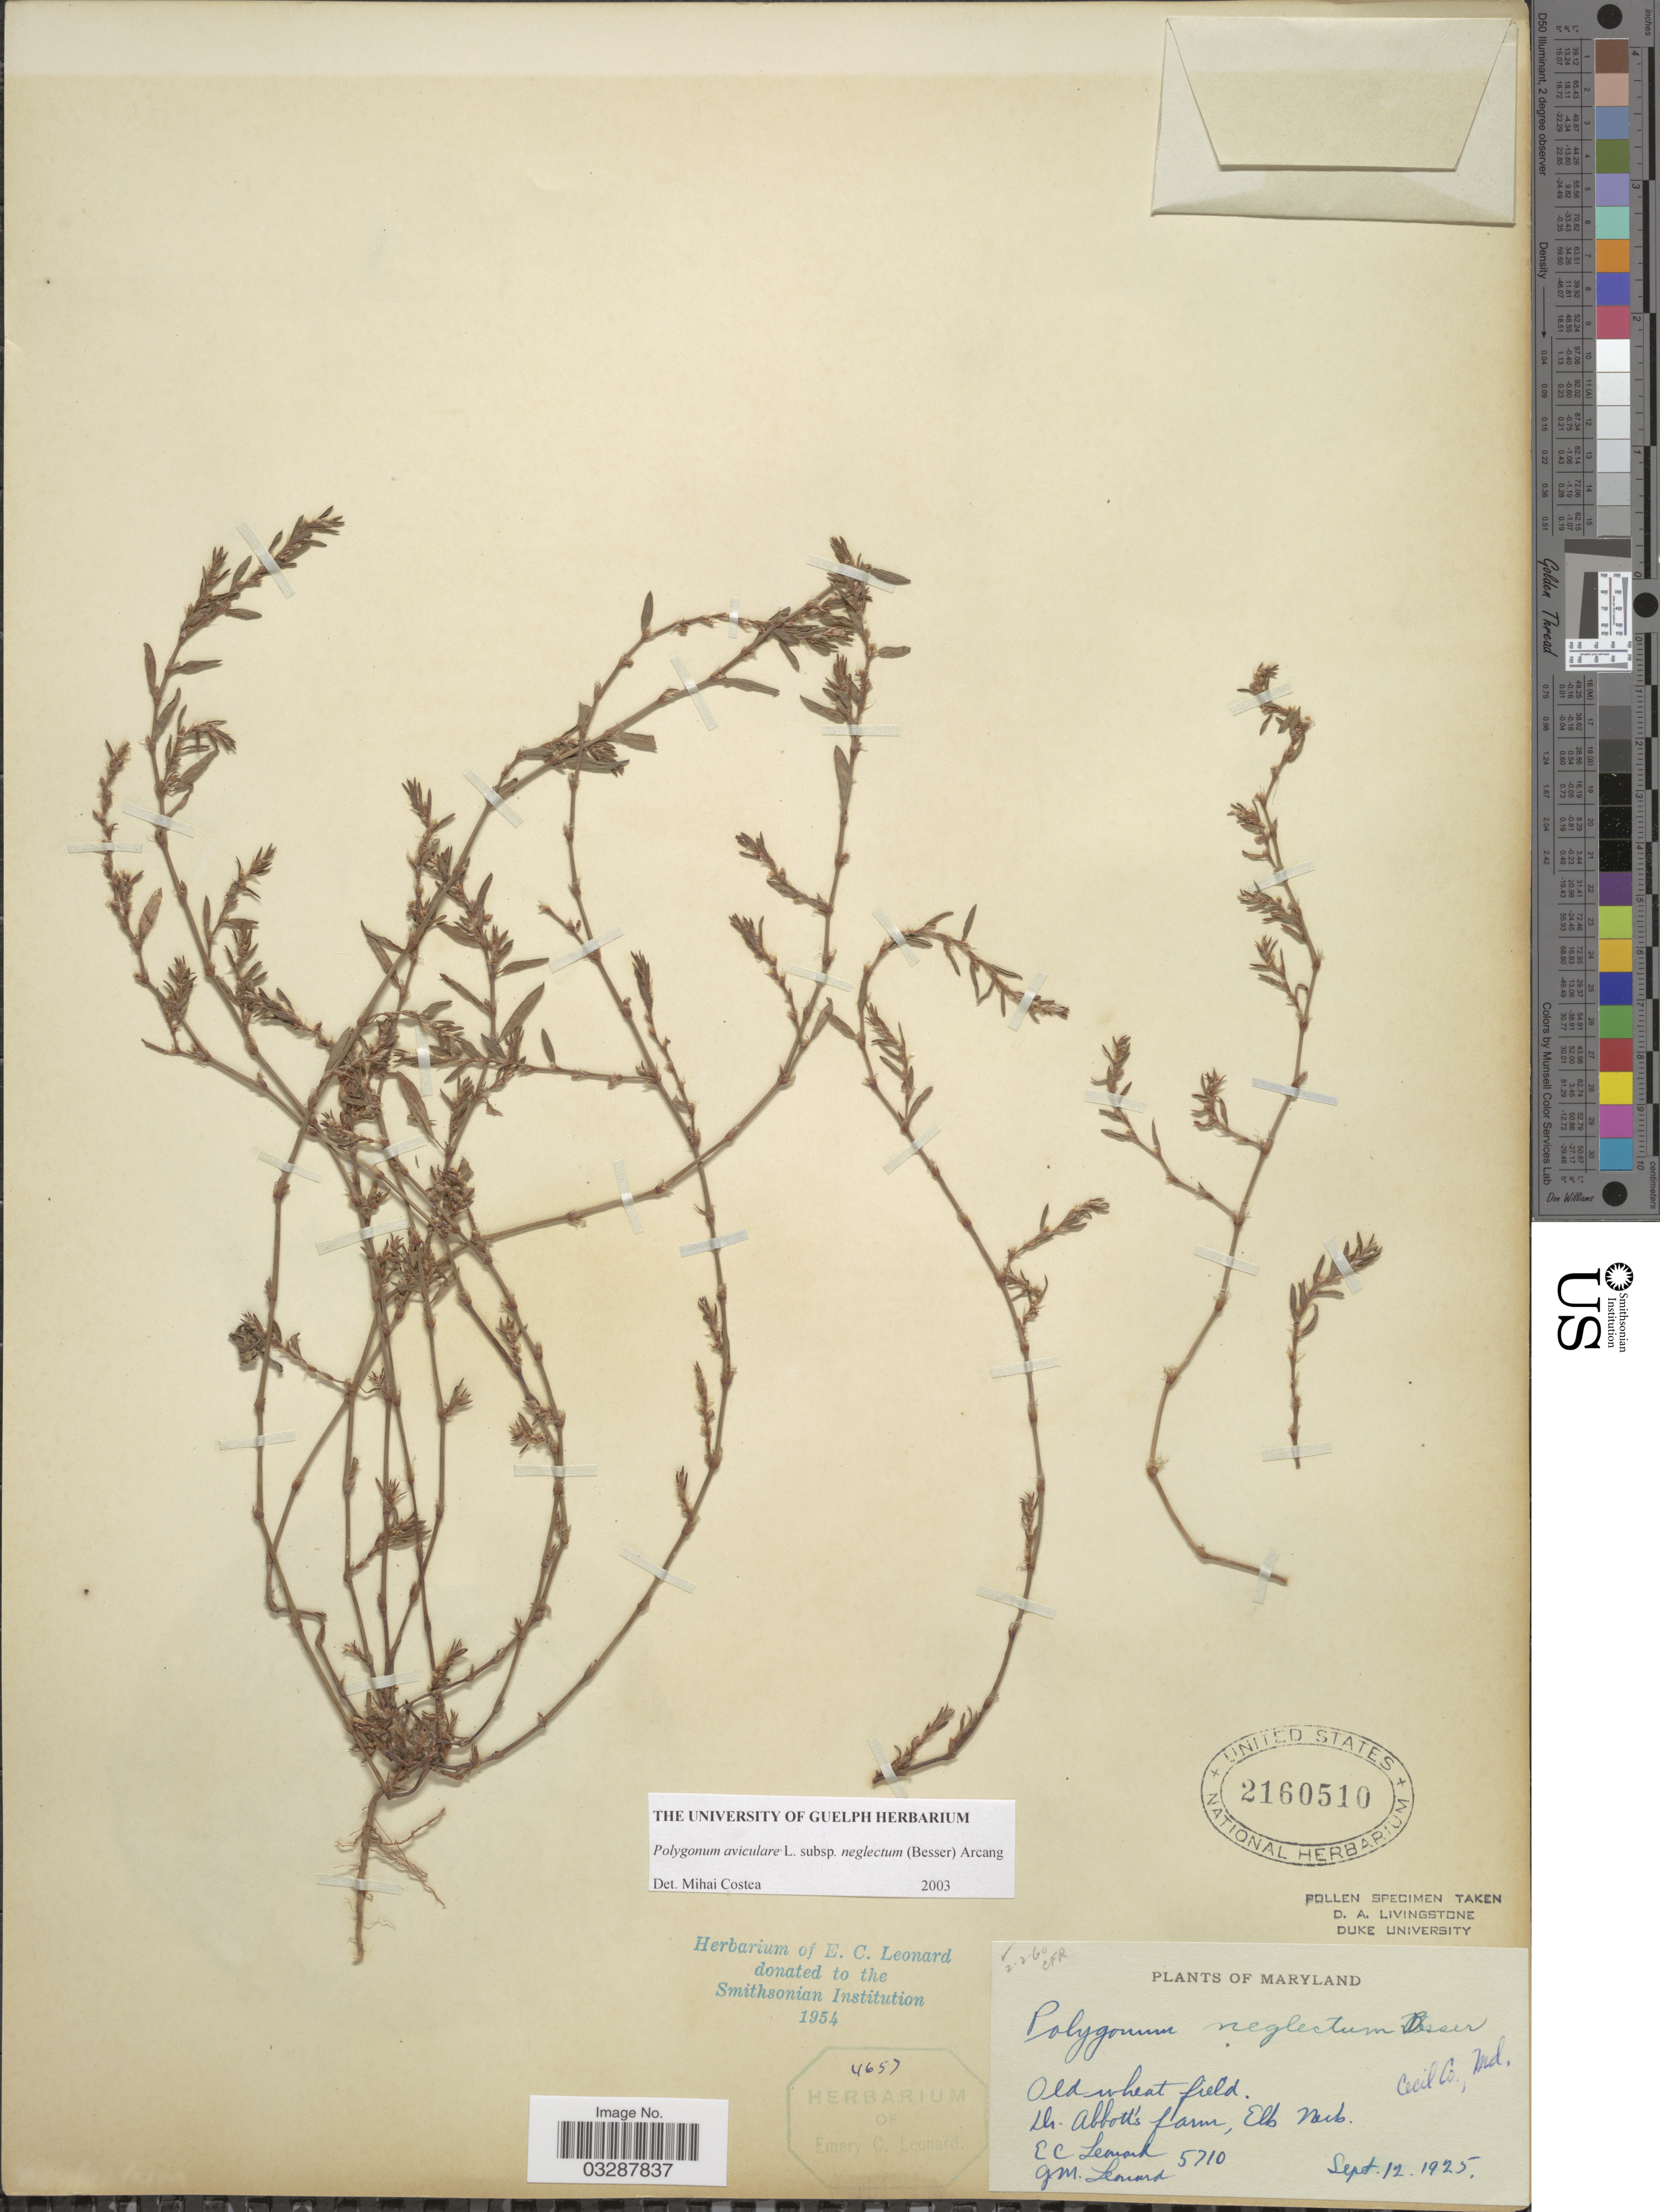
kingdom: Plantae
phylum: Tracheophyta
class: Magnoliopsida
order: Caryophyllales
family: Polygonaceae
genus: Polygonum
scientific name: Polygonum aviculare subsp. neglectum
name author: (Besser) Arcang.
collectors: E. C. Leonard & G. M. Leonard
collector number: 5710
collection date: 1925-09-12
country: United States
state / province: Maryland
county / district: Cecil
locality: Old wheat field. Dr. Abbott's farm, Elk Neck. Cecil Co.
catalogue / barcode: US 2160510